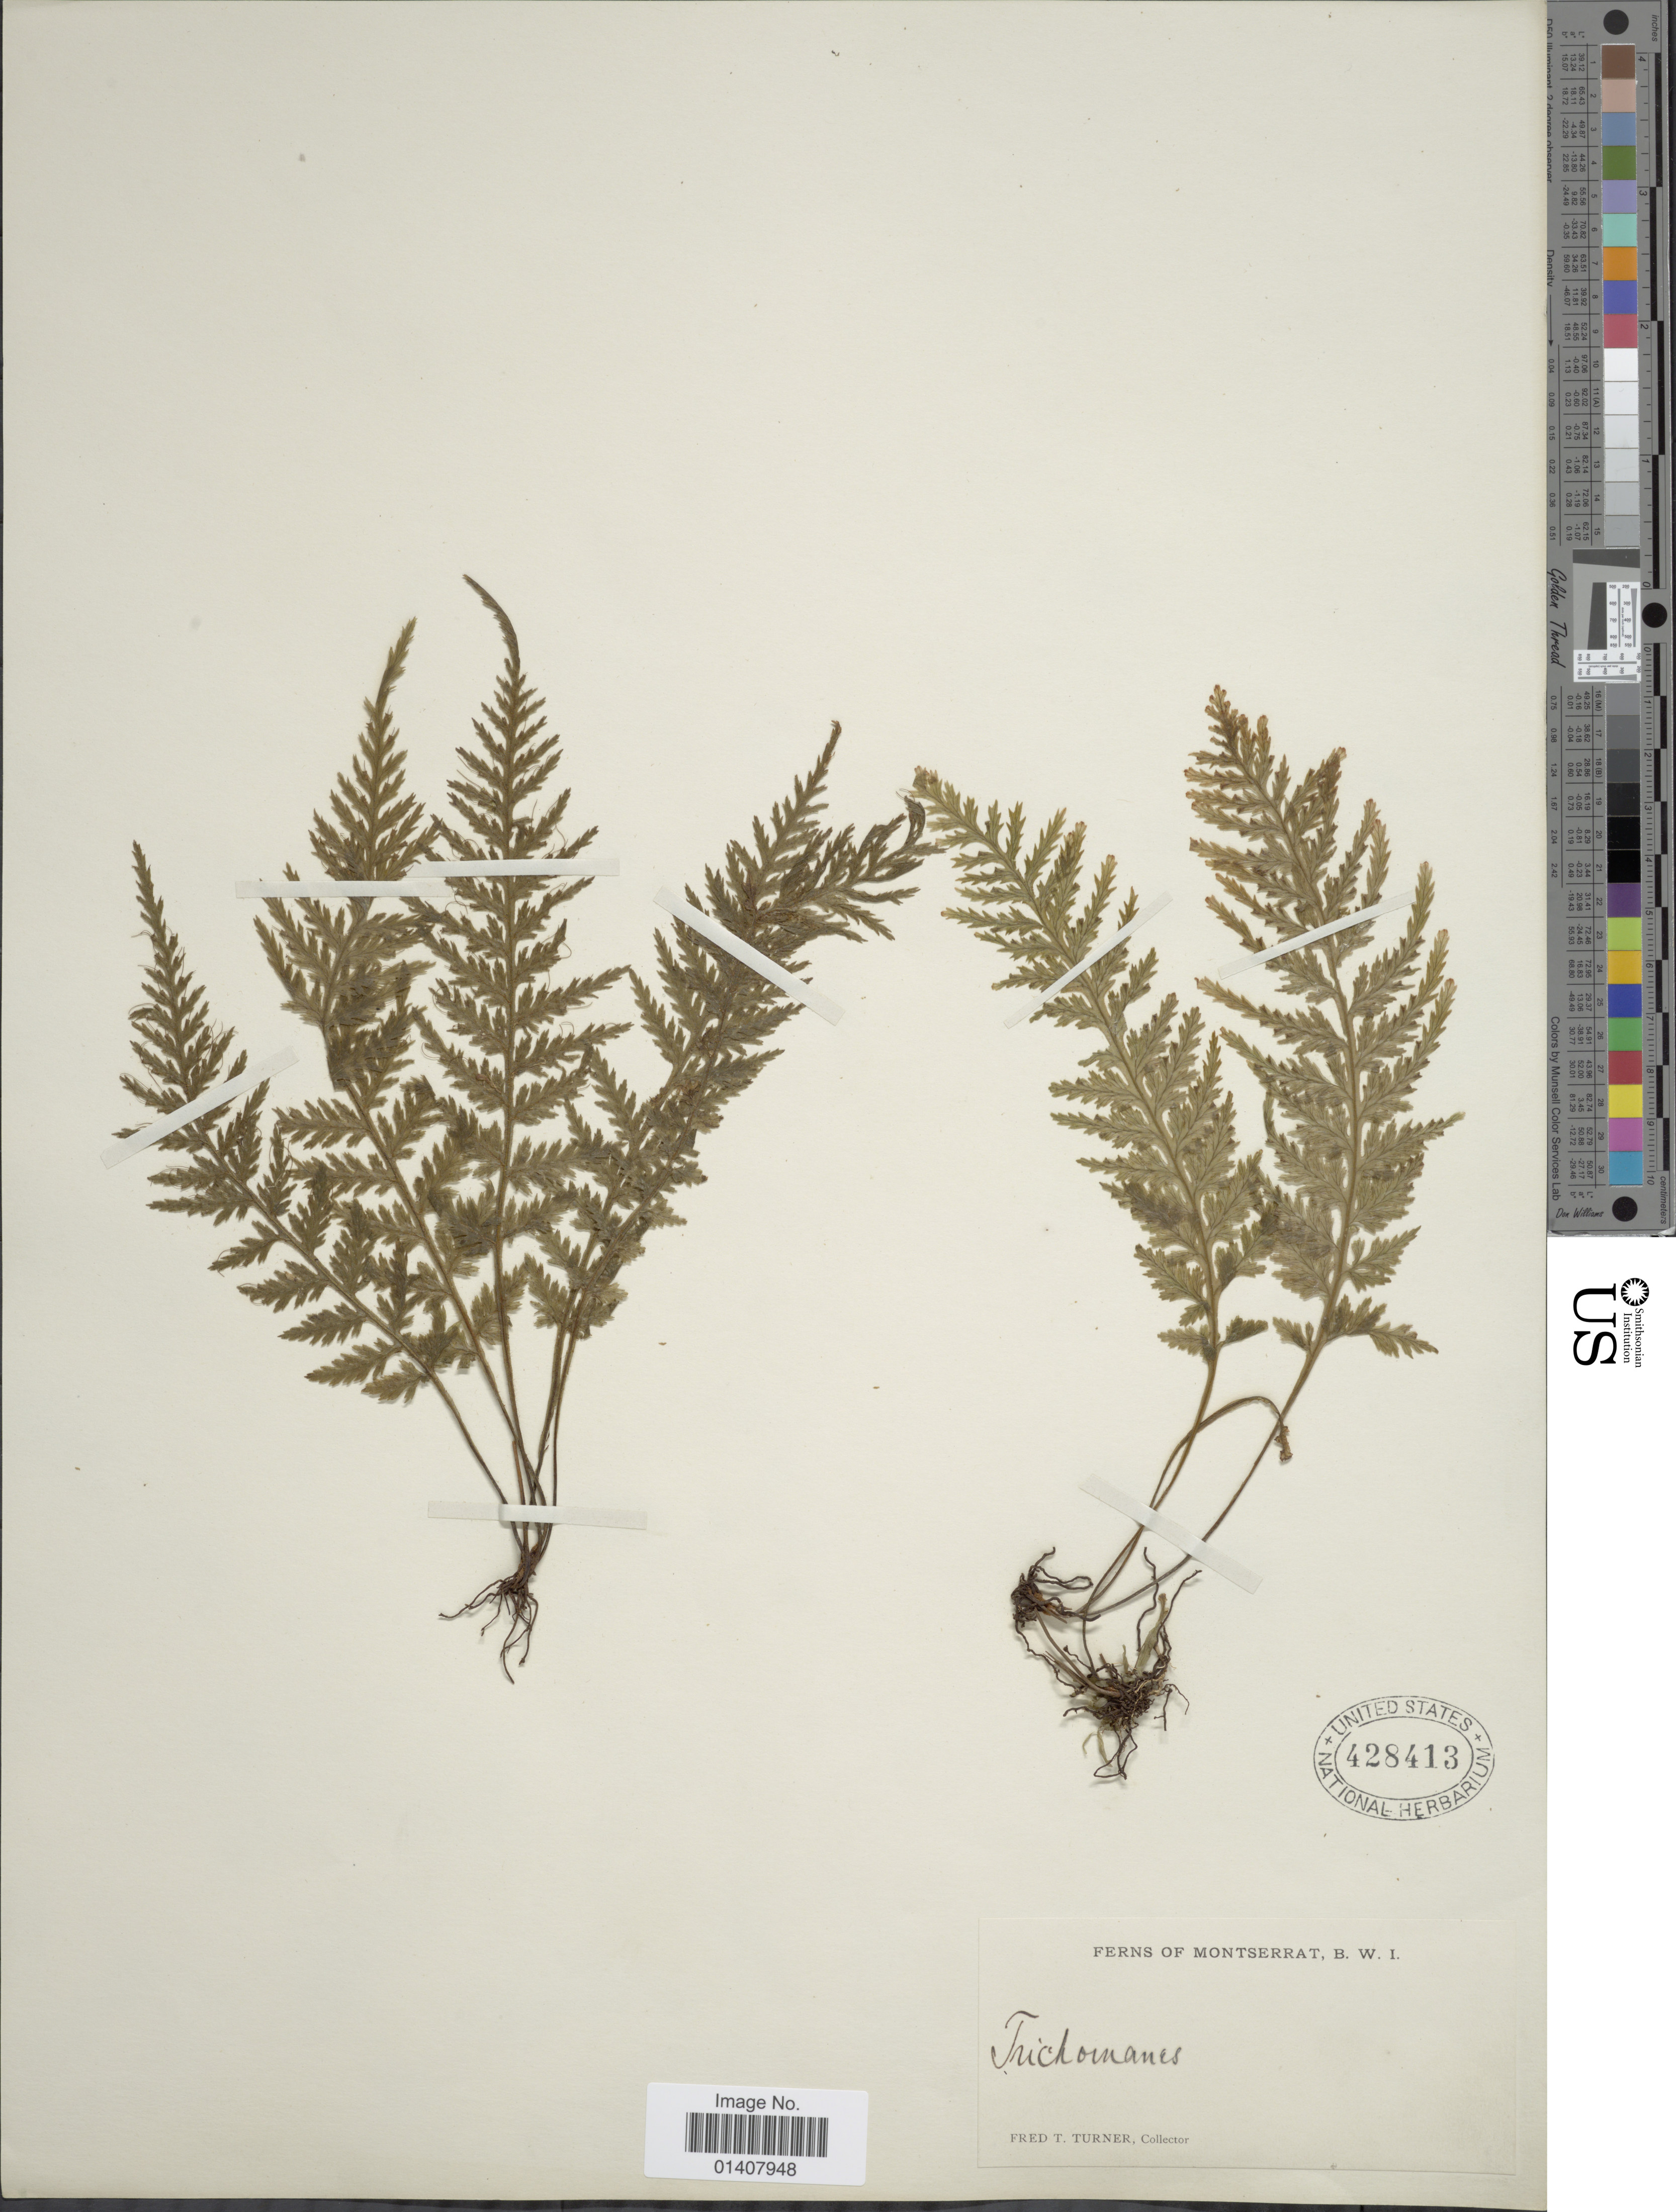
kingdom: Plantae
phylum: Tracheophyta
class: Polypodiopsida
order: Hymenophyllales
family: Hymenophyllaceae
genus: Trichomanes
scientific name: Trichomanes alatum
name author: Sw.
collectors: F. T. Turner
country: Montserrat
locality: Montserrat, B.W.I.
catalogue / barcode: US 428413